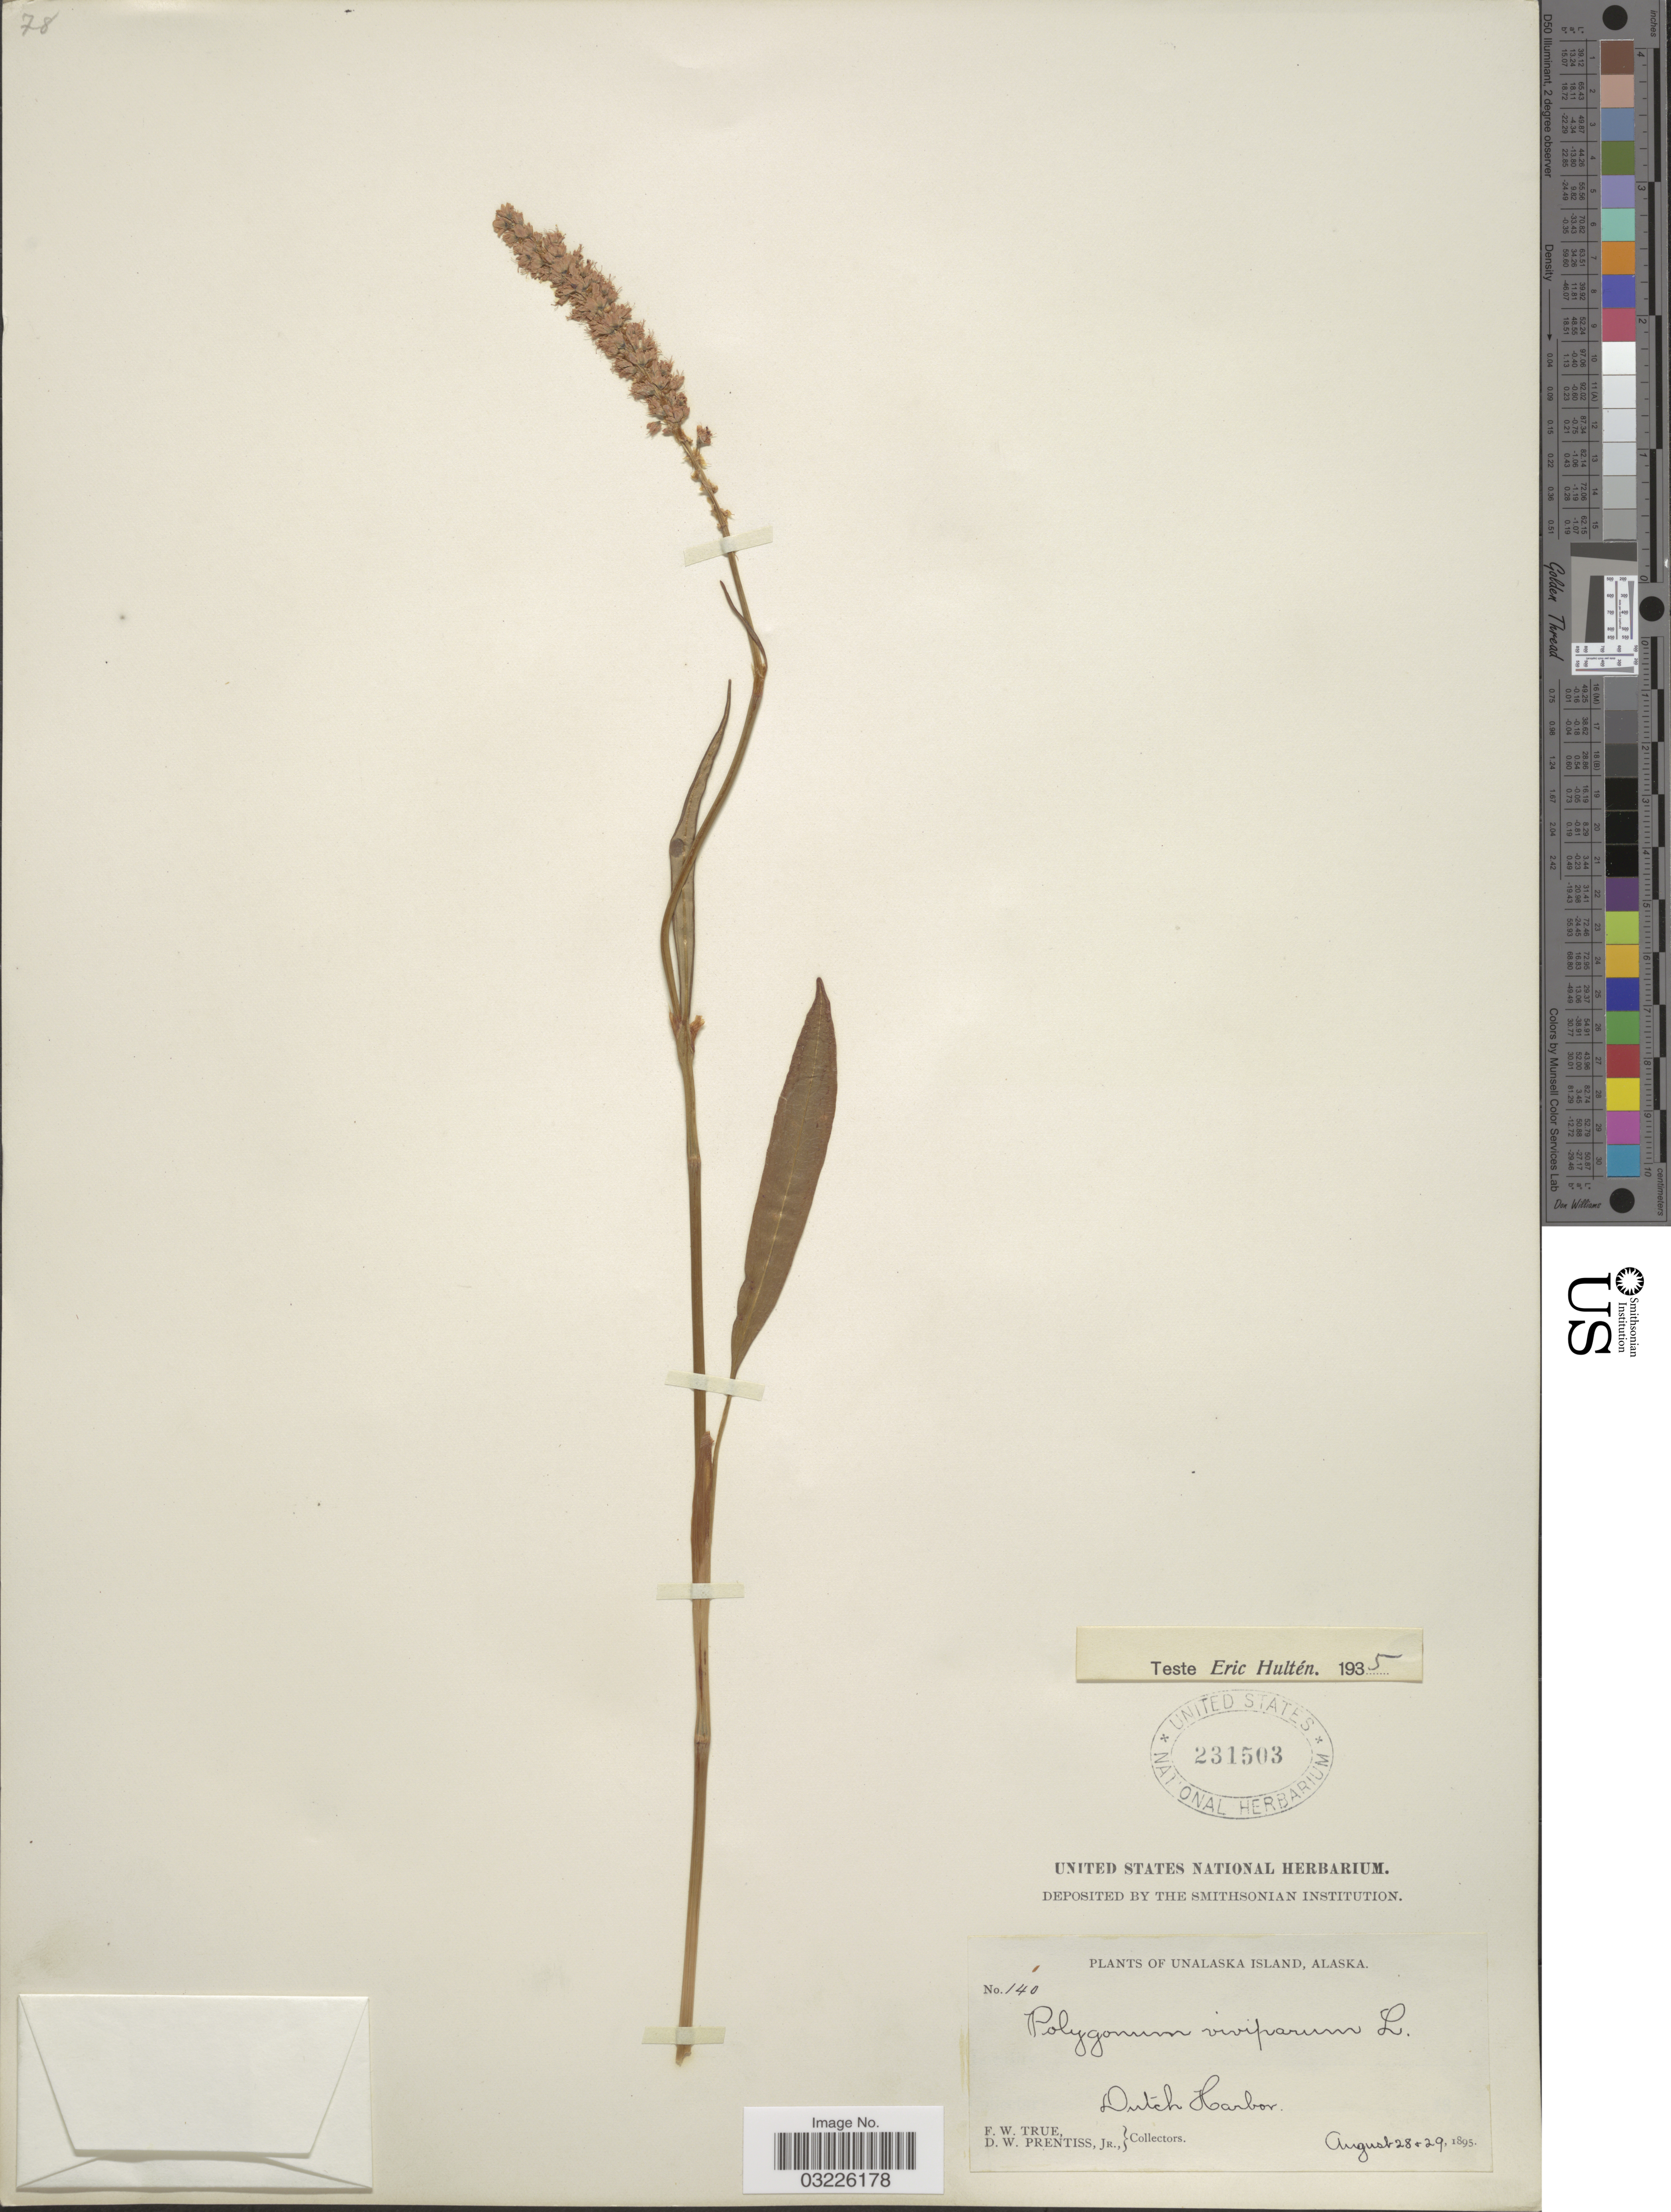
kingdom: Plantae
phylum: Tracheophyta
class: Magnoliopsida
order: Caryophyllales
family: Polygonaceae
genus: Bistorta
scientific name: Bistorta vivipara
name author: (L.) Delarbre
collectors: F. True & D. Prentiss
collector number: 140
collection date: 1895-08-28/1895-08-29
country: United States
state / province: Alaska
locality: Unalaska Island, Dutch Harbor.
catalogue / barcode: US 231503